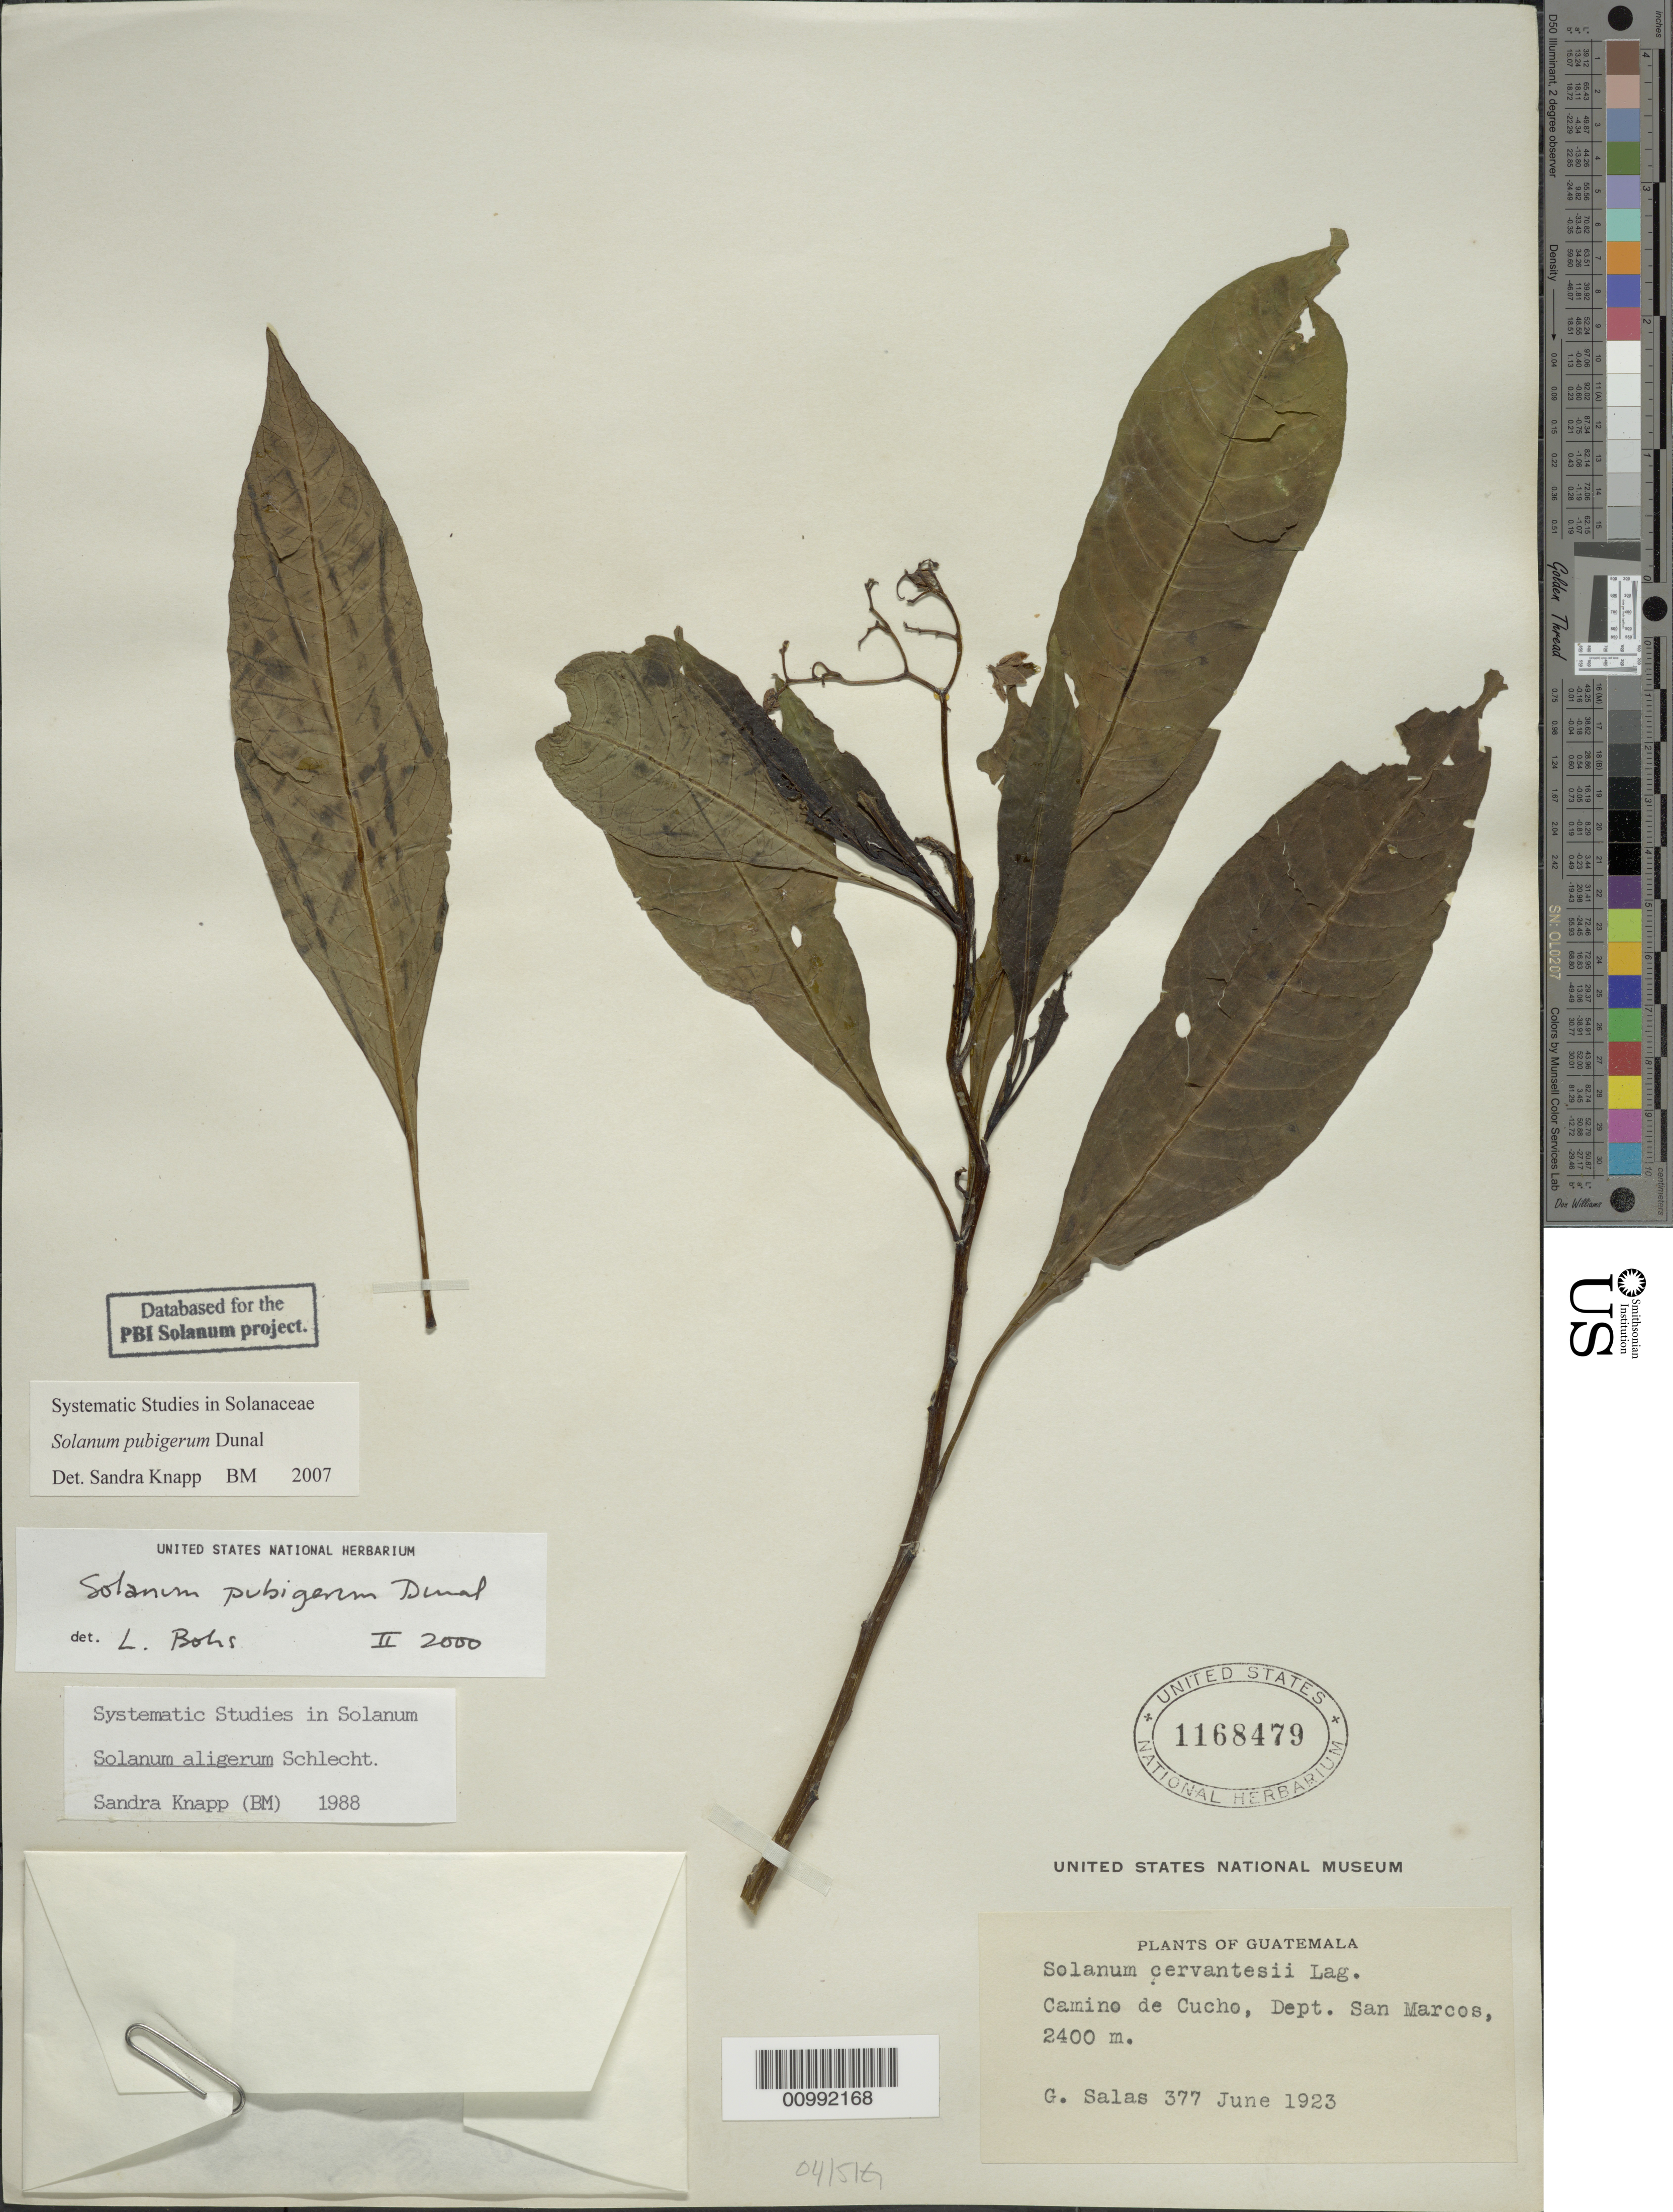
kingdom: Plantae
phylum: Tracheophyta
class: Magnoliopsida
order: Solanales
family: Solanaceae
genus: Solanum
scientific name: Solanum pubigerum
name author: Dunal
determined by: Knapp, S. D.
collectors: G. Salas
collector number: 377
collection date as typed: Jun 1923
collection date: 1923-06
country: Guatemala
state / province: San Marcos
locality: Camino de Chuco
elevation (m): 2400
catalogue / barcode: US 1168479